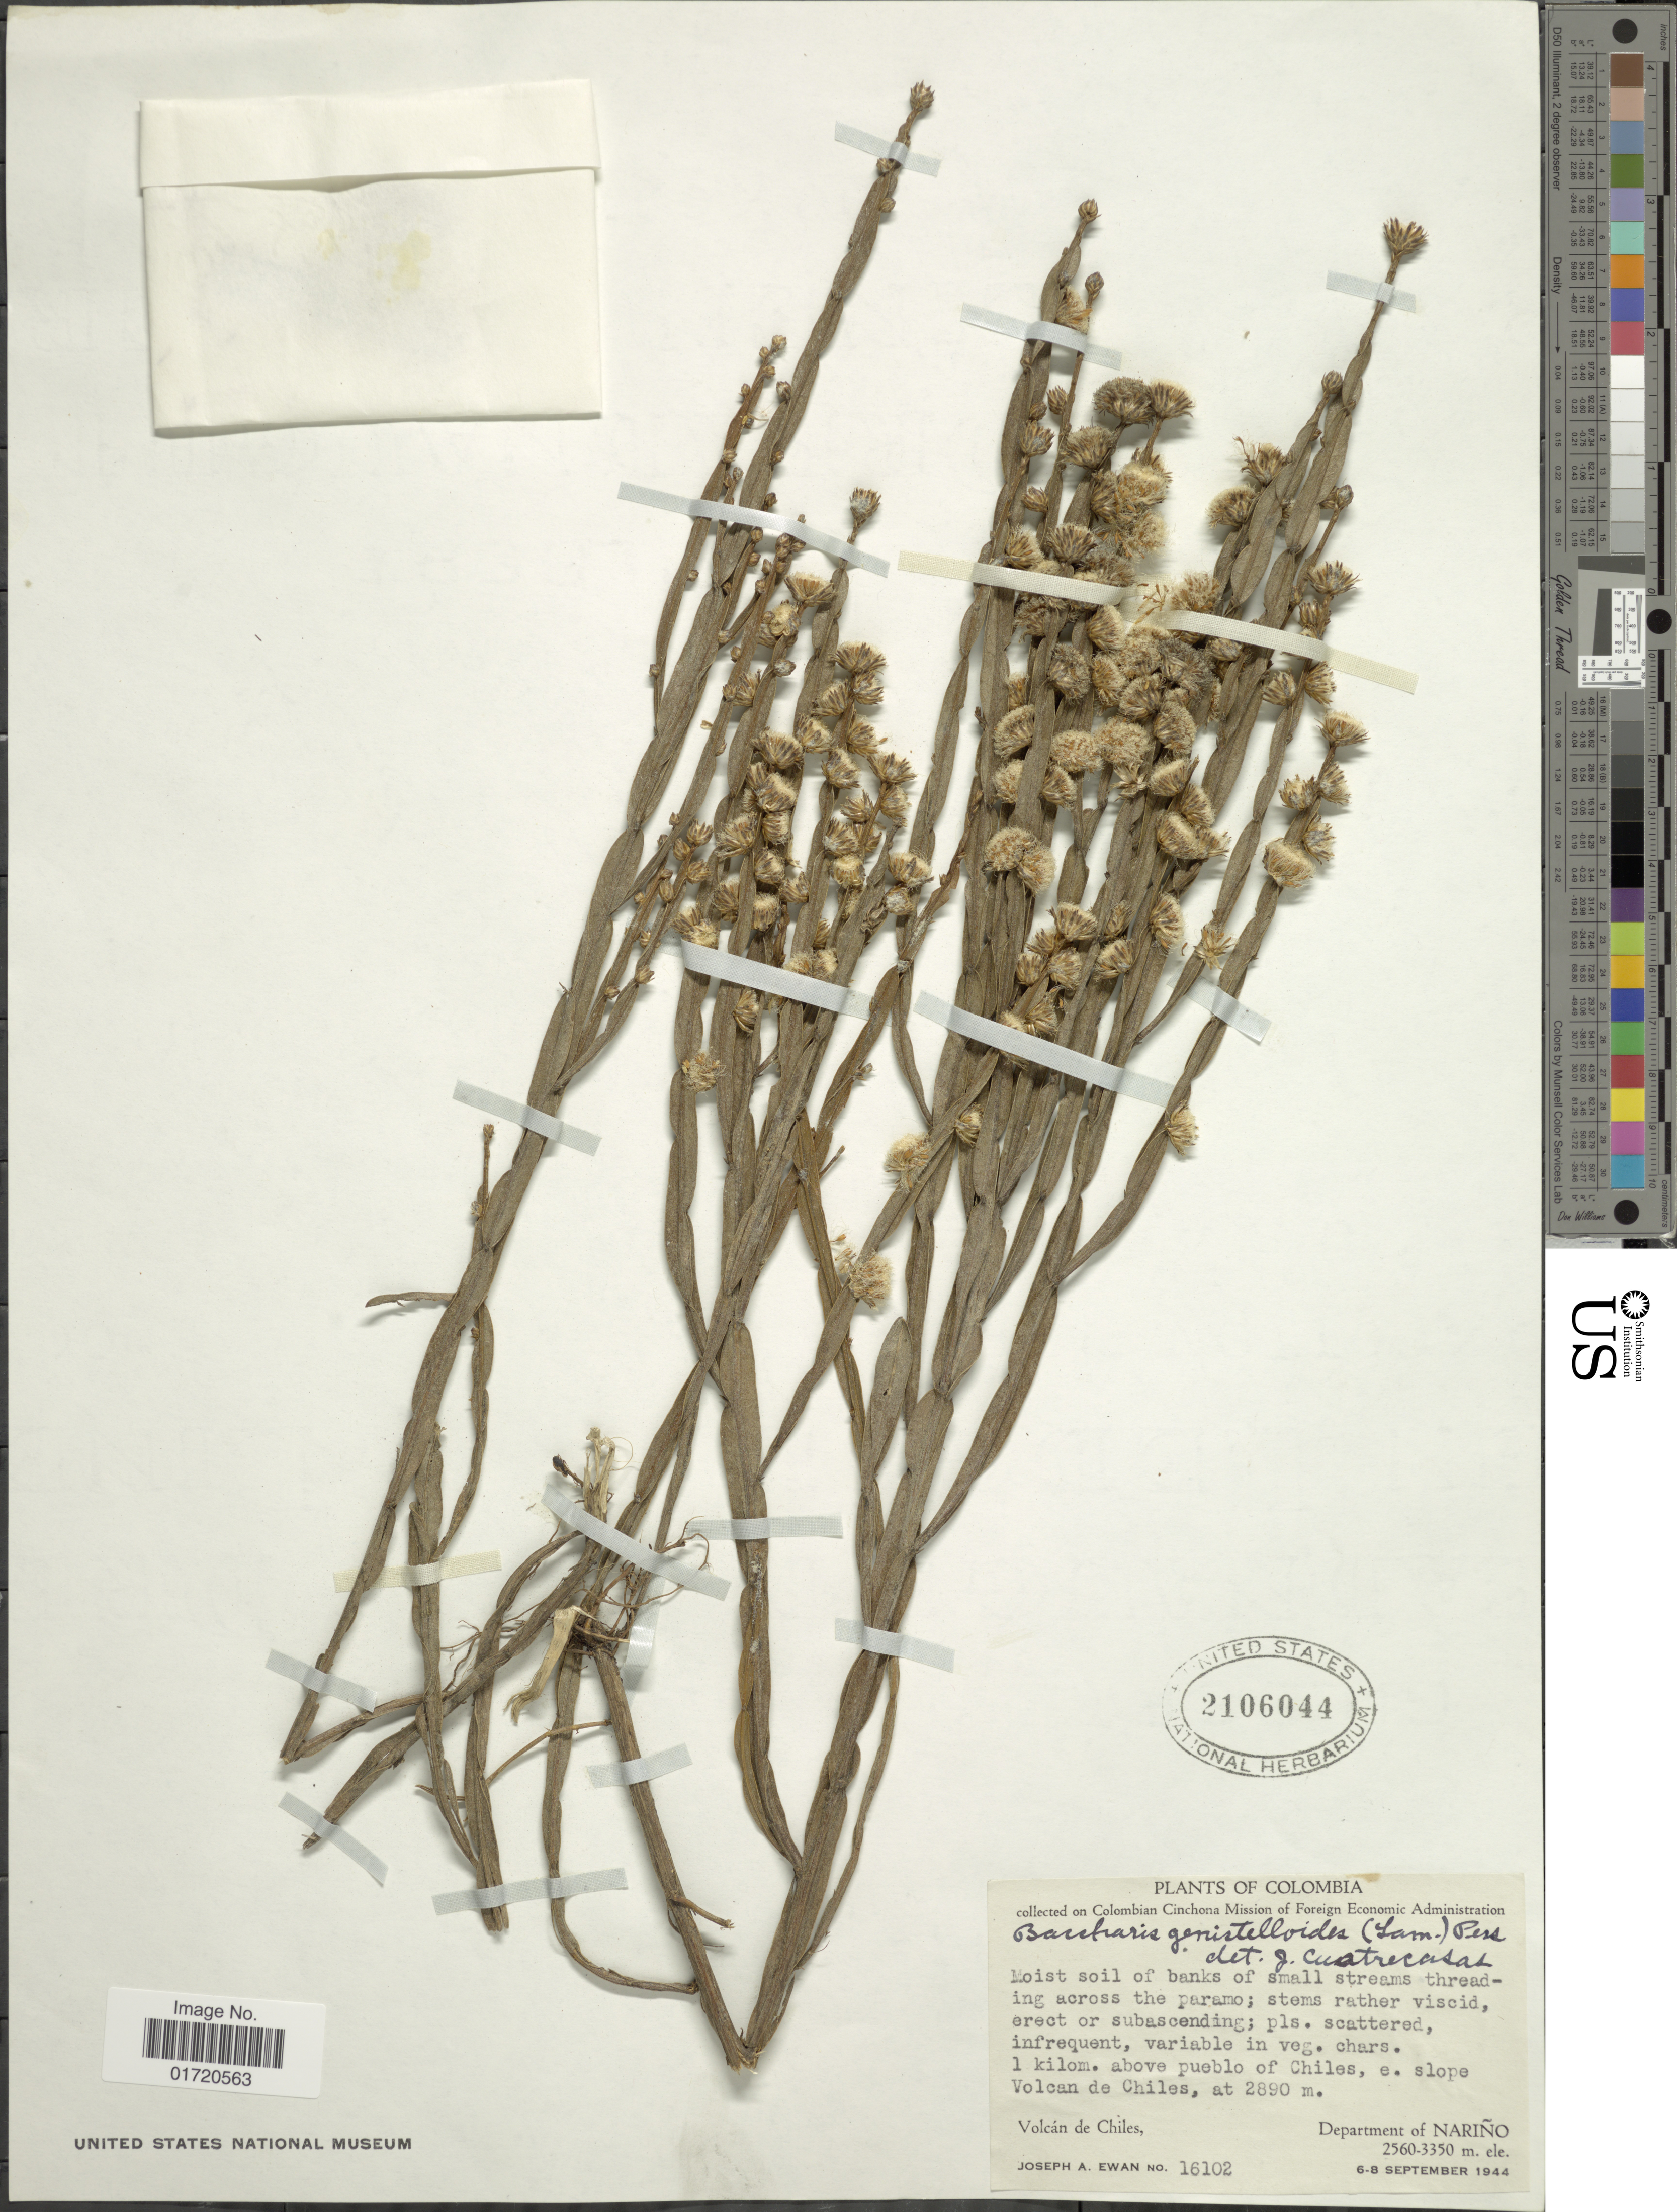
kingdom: Plantae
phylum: Tracheophyta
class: Magnoliopsida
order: Asterales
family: Asteraceae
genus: Baccharis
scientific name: Baccharis genistelloides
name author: (Lam.) Pers.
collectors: J. A. Ewan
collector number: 16102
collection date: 1944-09-06/1944-09-08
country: Colombia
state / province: Nariño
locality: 1 kilom. above pueblo of Chiles, e. slope Volcan de Chiles.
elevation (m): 2890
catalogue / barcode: US 2106044